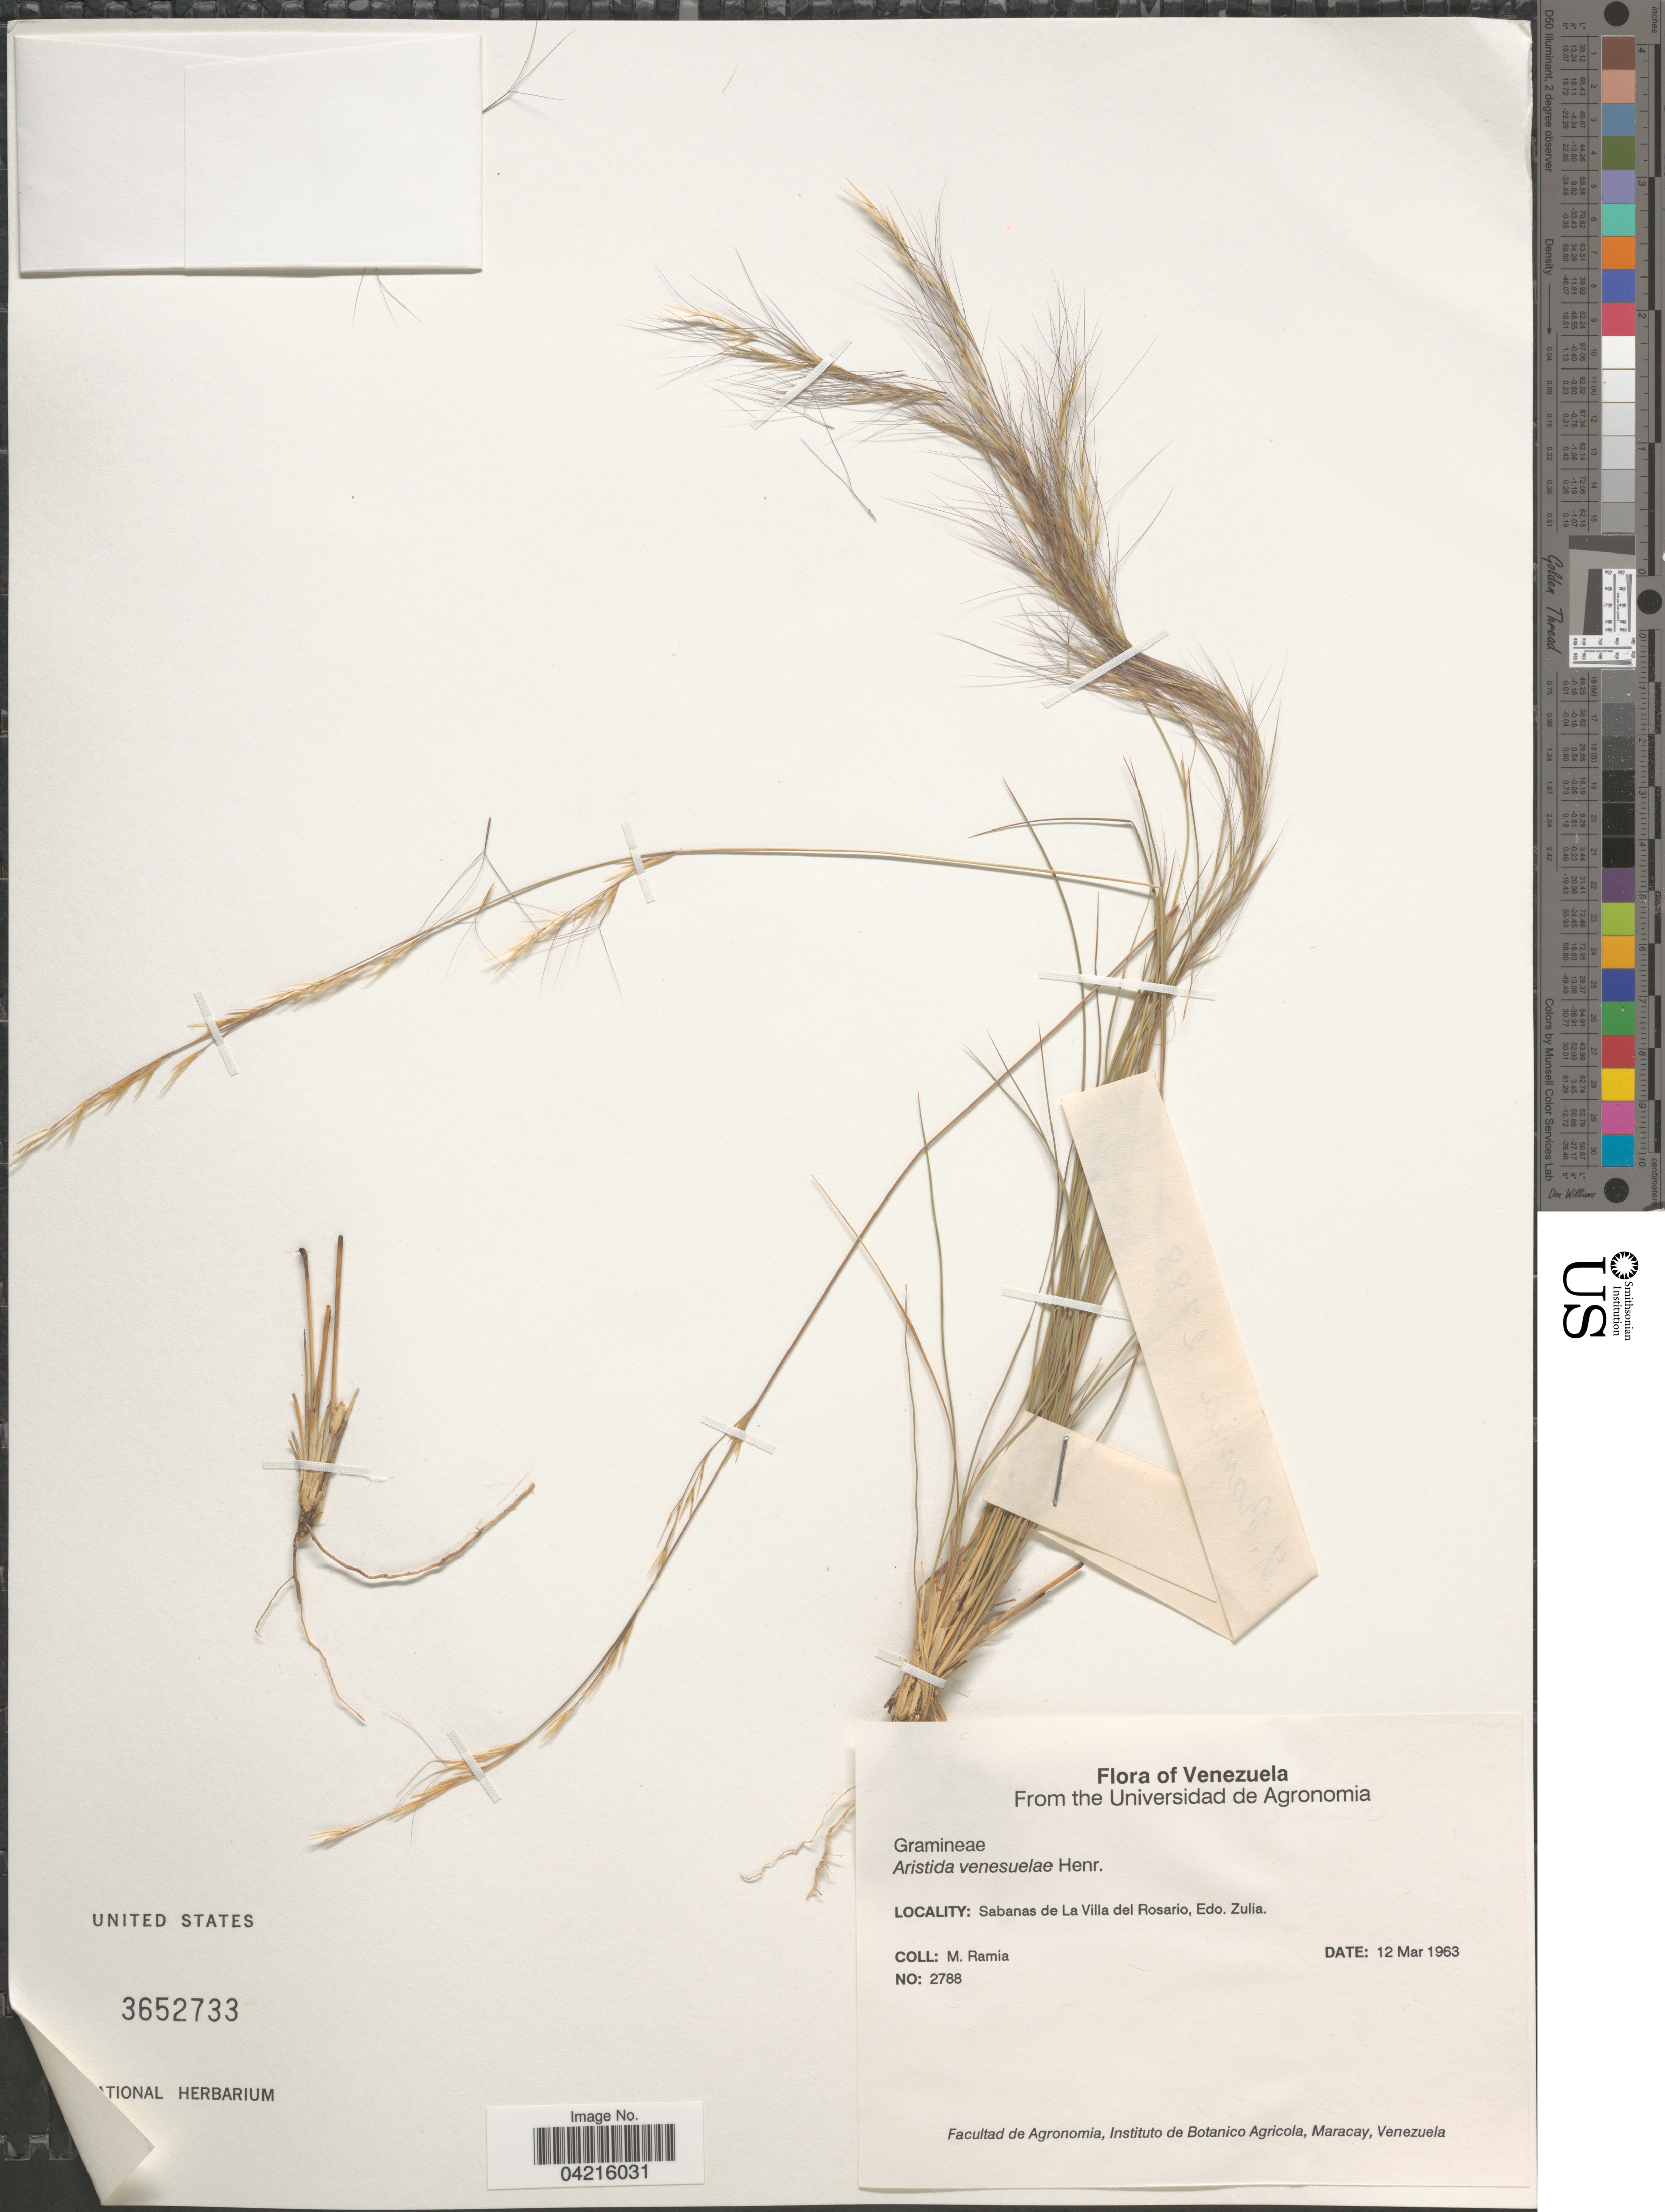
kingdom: Plantae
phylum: Tracheophyta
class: Liliopsida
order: Poales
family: Poaceae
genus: Aristida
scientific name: Aristida venesuelae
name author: Henr.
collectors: M. Ramia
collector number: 2788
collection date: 1963-03-12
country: Venezuela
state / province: Zulia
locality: Sabanas de la Villa del Rosario.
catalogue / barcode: US 3652733